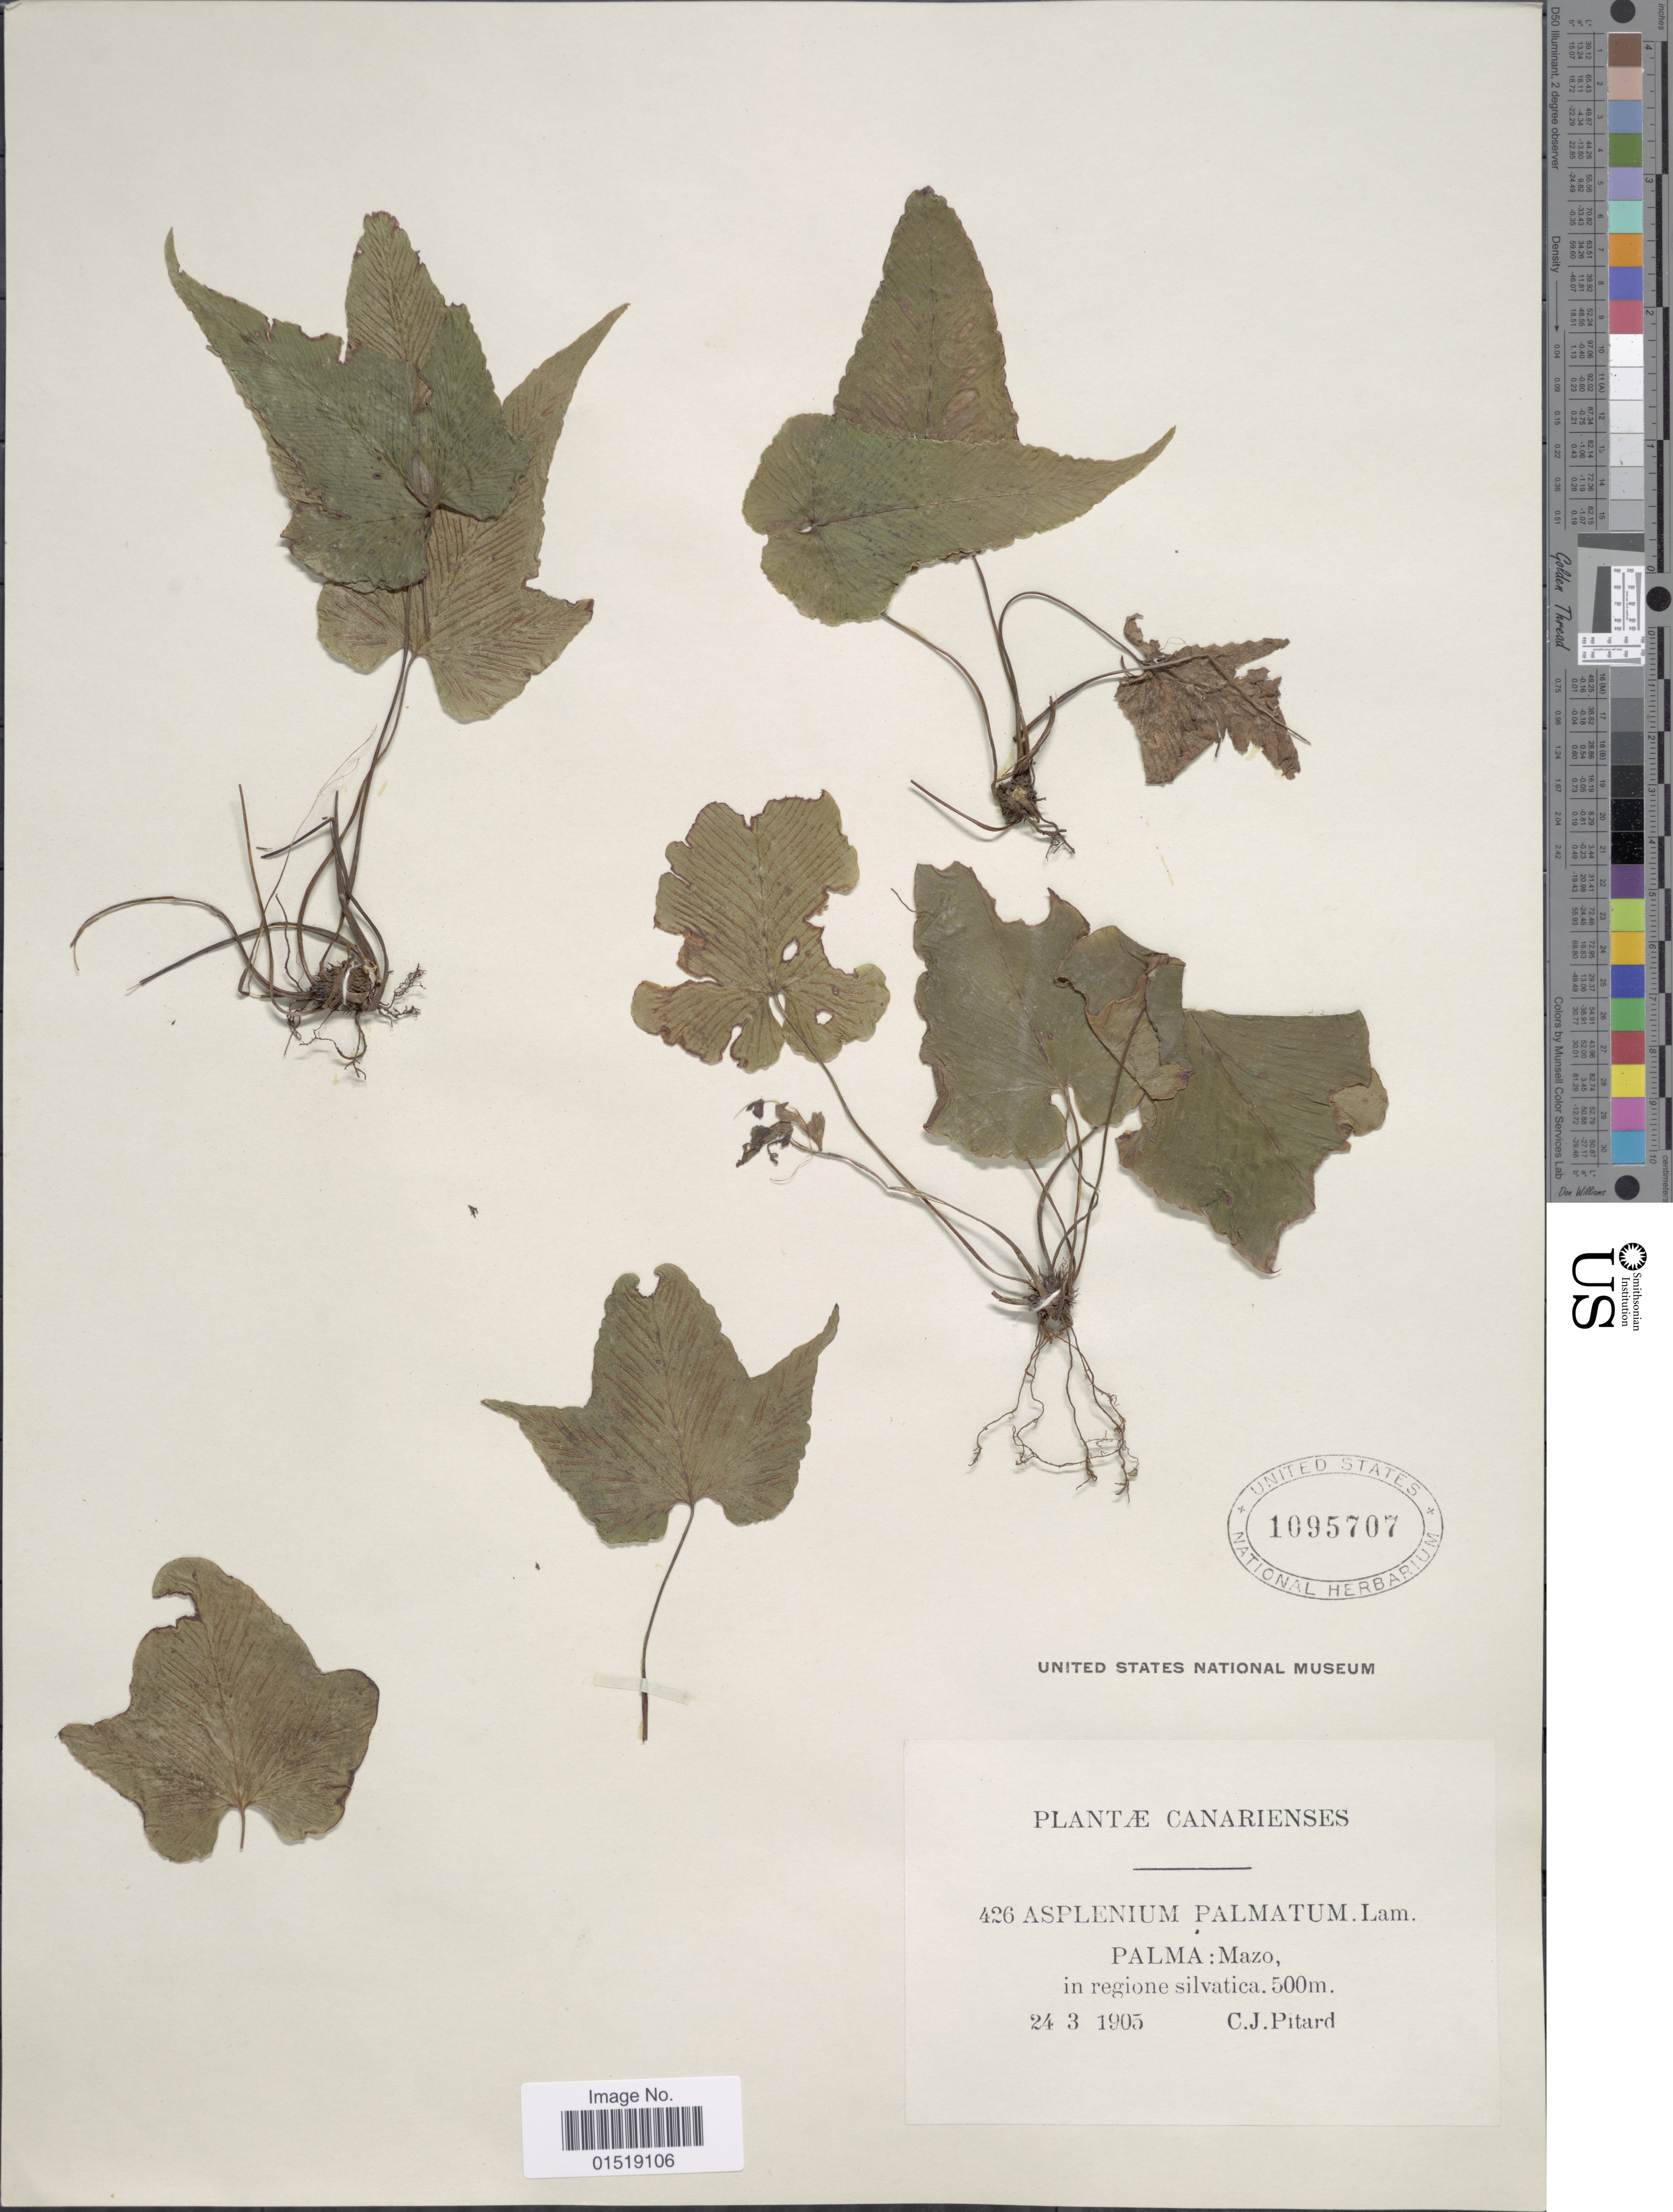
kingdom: Plantae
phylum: Tracheophyta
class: Polypodiopsida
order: Polypodiales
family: Aspleniaceae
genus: Asplenium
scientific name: Asplenium hemionitis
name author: L.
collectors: C. Pitard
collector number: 426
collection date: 1905-03-24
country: Spain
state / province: Canarias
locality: Canarienses. Palma: Mazo, in regione silvatica.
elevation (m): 500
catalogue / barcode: US 1095707